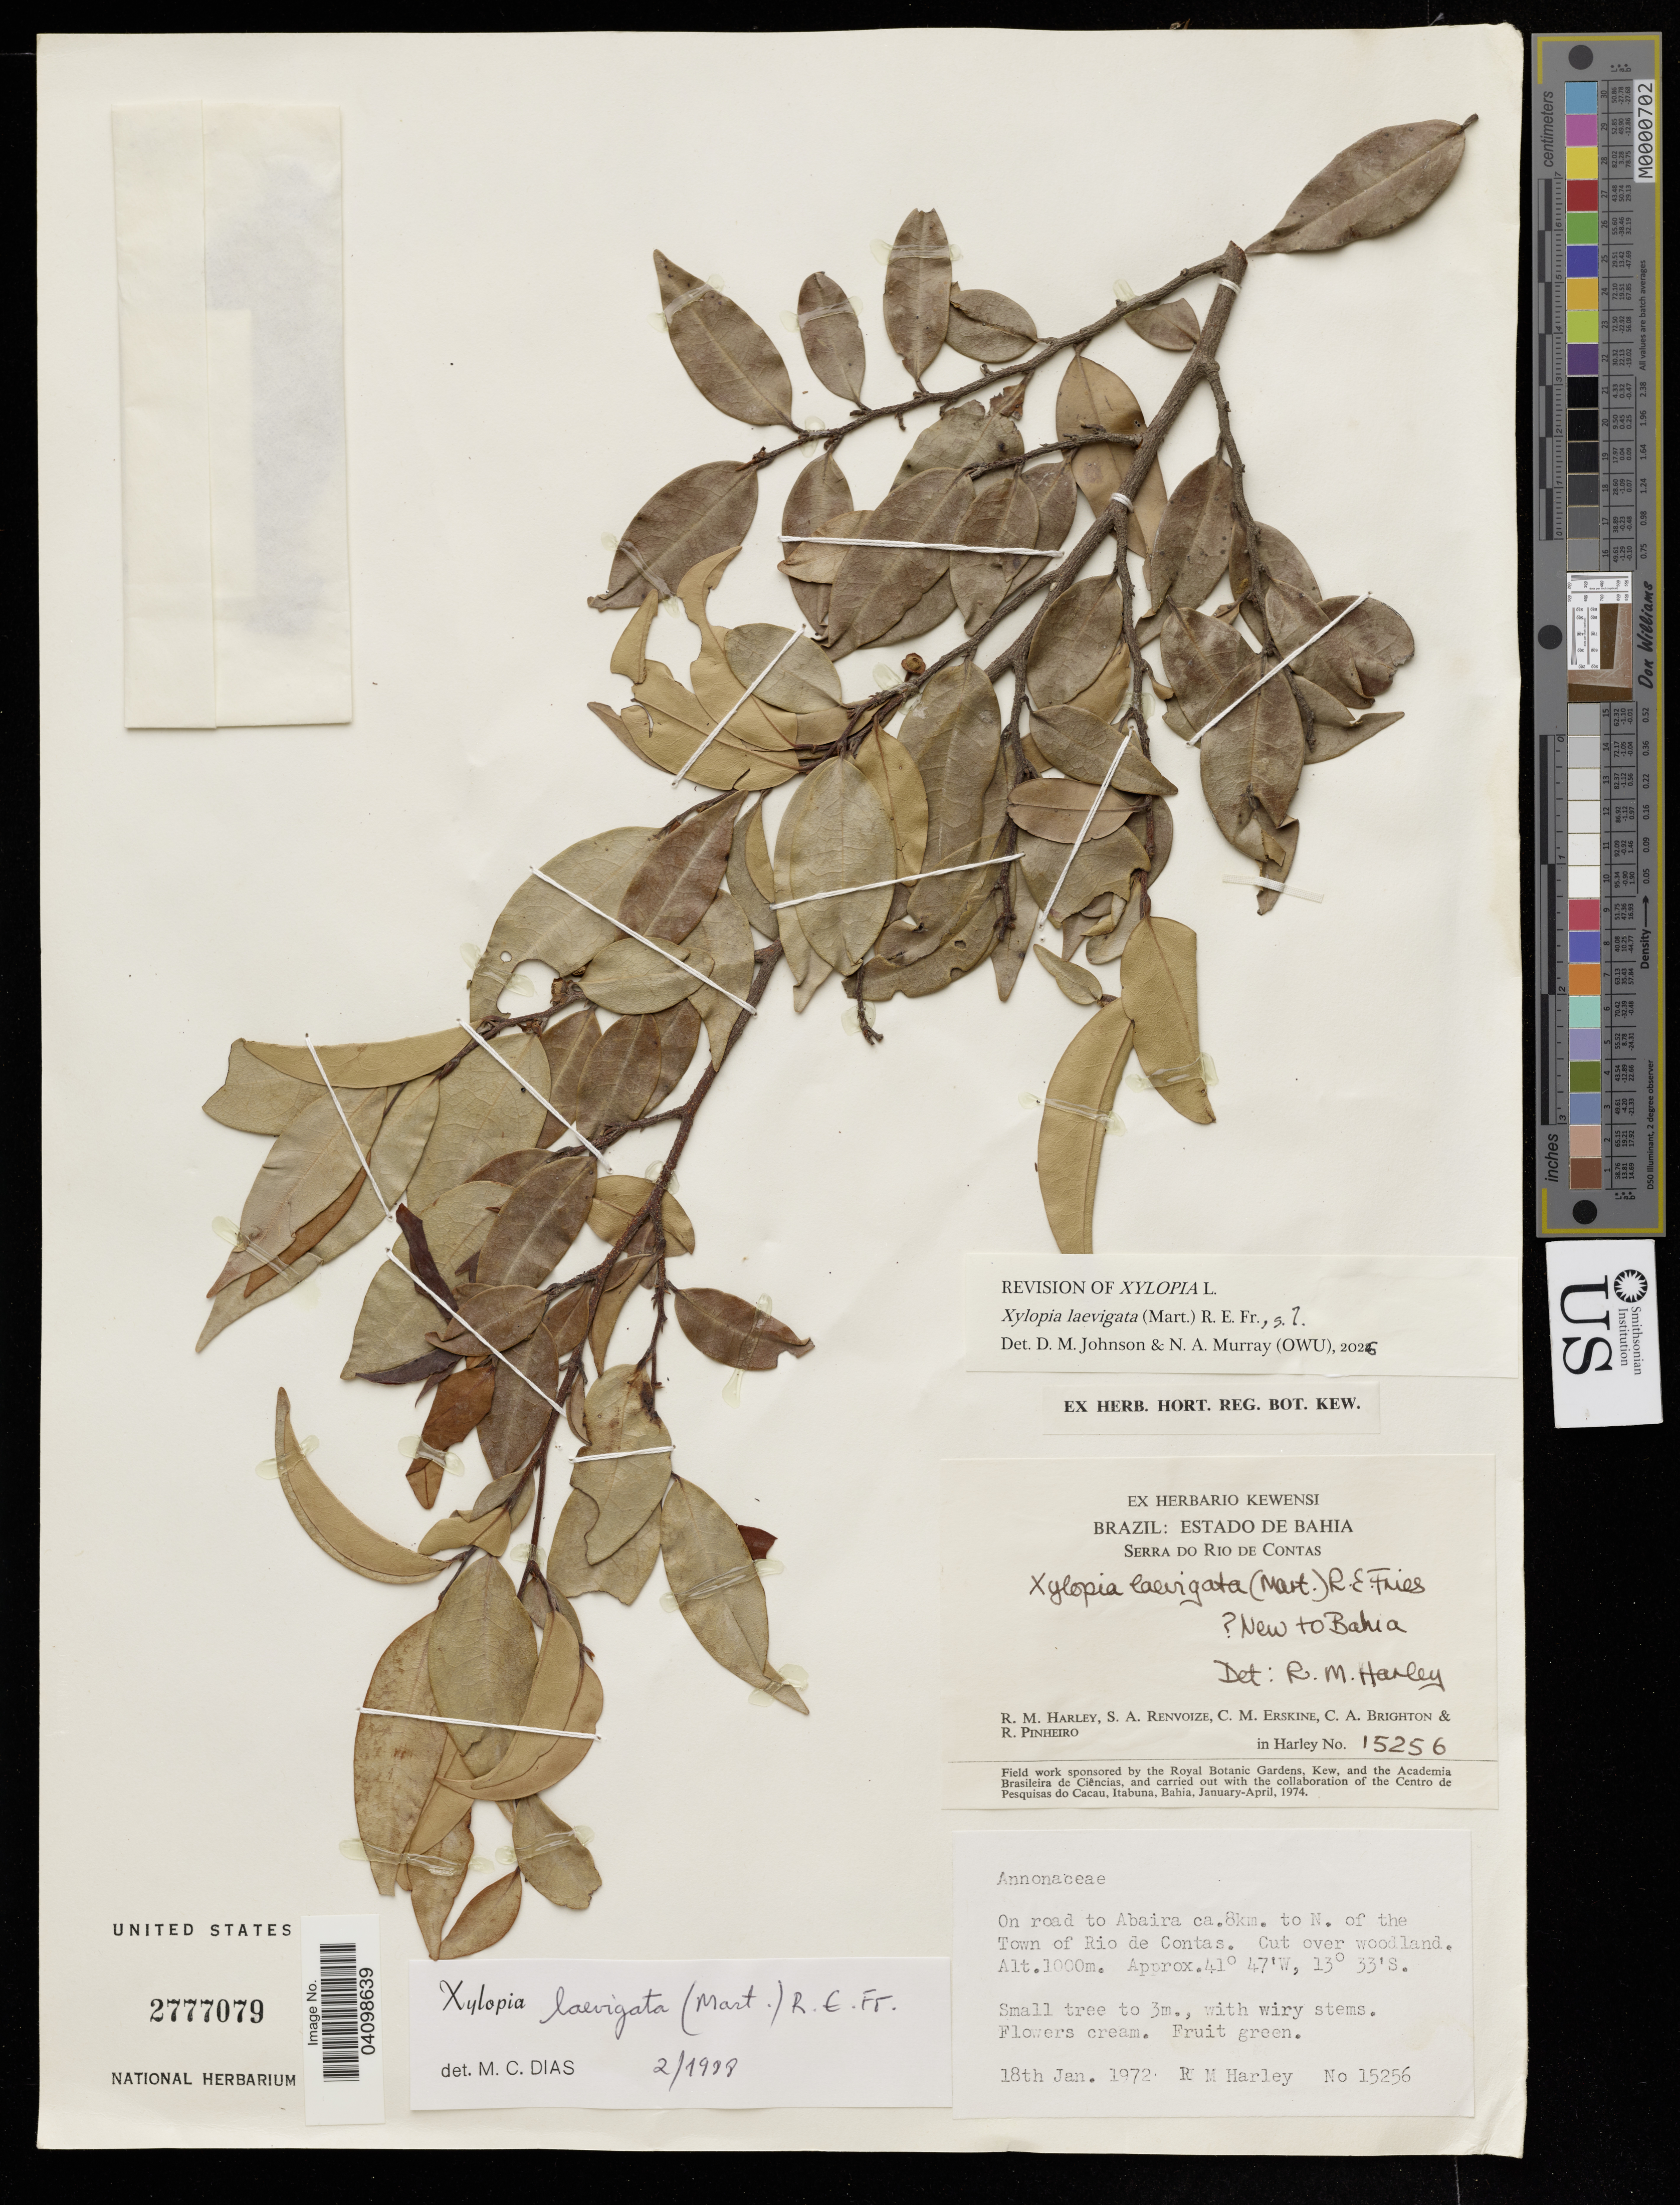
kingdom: Plantae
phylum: Tracheophyta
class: Magnoliopsida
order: Magnoliales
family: Annonaceae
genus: Xylopia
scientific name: Xylopia laevigata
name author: (Mart.) R.E. Fr.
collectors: R. M. Harley, S. A. Renvoize & C. Erskine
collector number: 15256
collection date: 1972-01-18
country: Brazil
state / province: Bahia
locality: Serra do Rio de Contas, On road to Abaira ca.8km. to N. of the Town of Rio de Contas.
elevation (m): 1000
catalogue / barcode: US 2777079